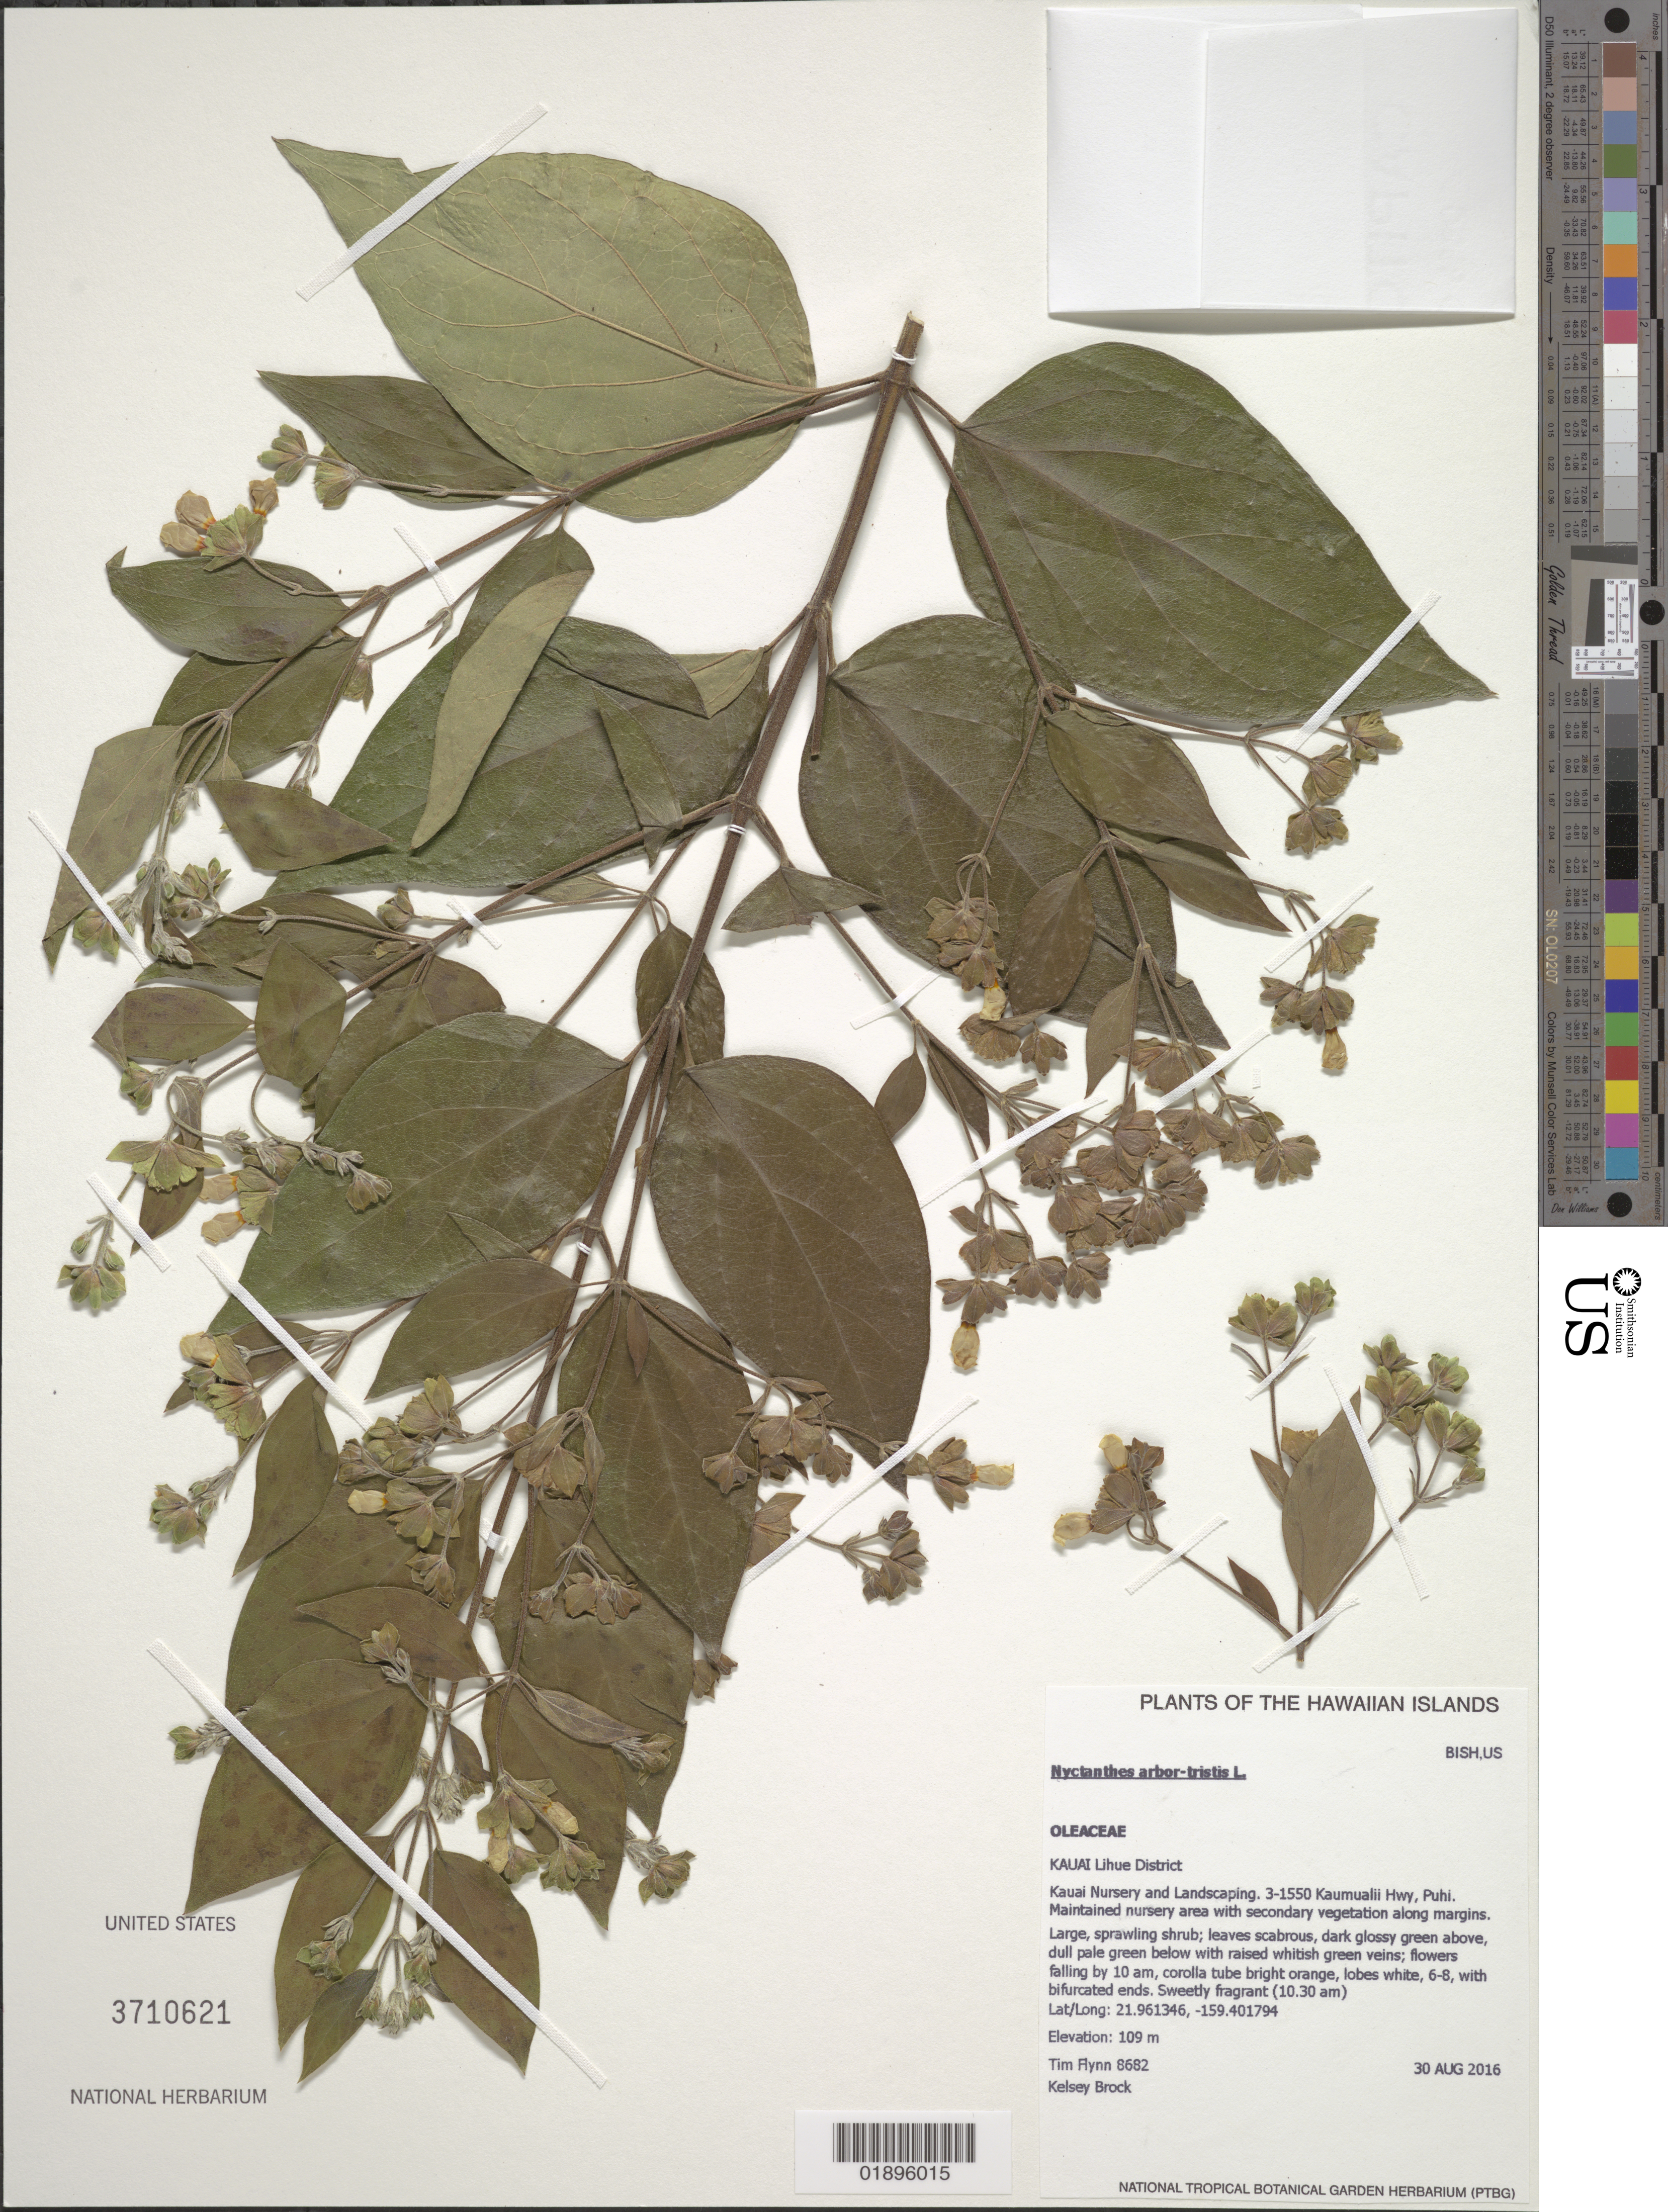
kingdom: Plantae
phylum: Tracheophyta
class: Magnoliopsida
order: Lamiales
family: Oleaceae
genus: Nyctanthes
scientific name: Nyctanthes arbor-tristis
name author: L.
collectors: T. W. Flynn & K. Brock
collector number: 8682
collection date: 2016-08-30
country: United States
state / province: Hawaii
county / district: Kauai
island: Kaua'i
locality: Kaua'i Nursery and Landscaping, 3-1550 Kaumualii Hwy, Puhi.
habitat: Maintained nursery area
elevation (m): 109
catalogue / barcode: US 3710621